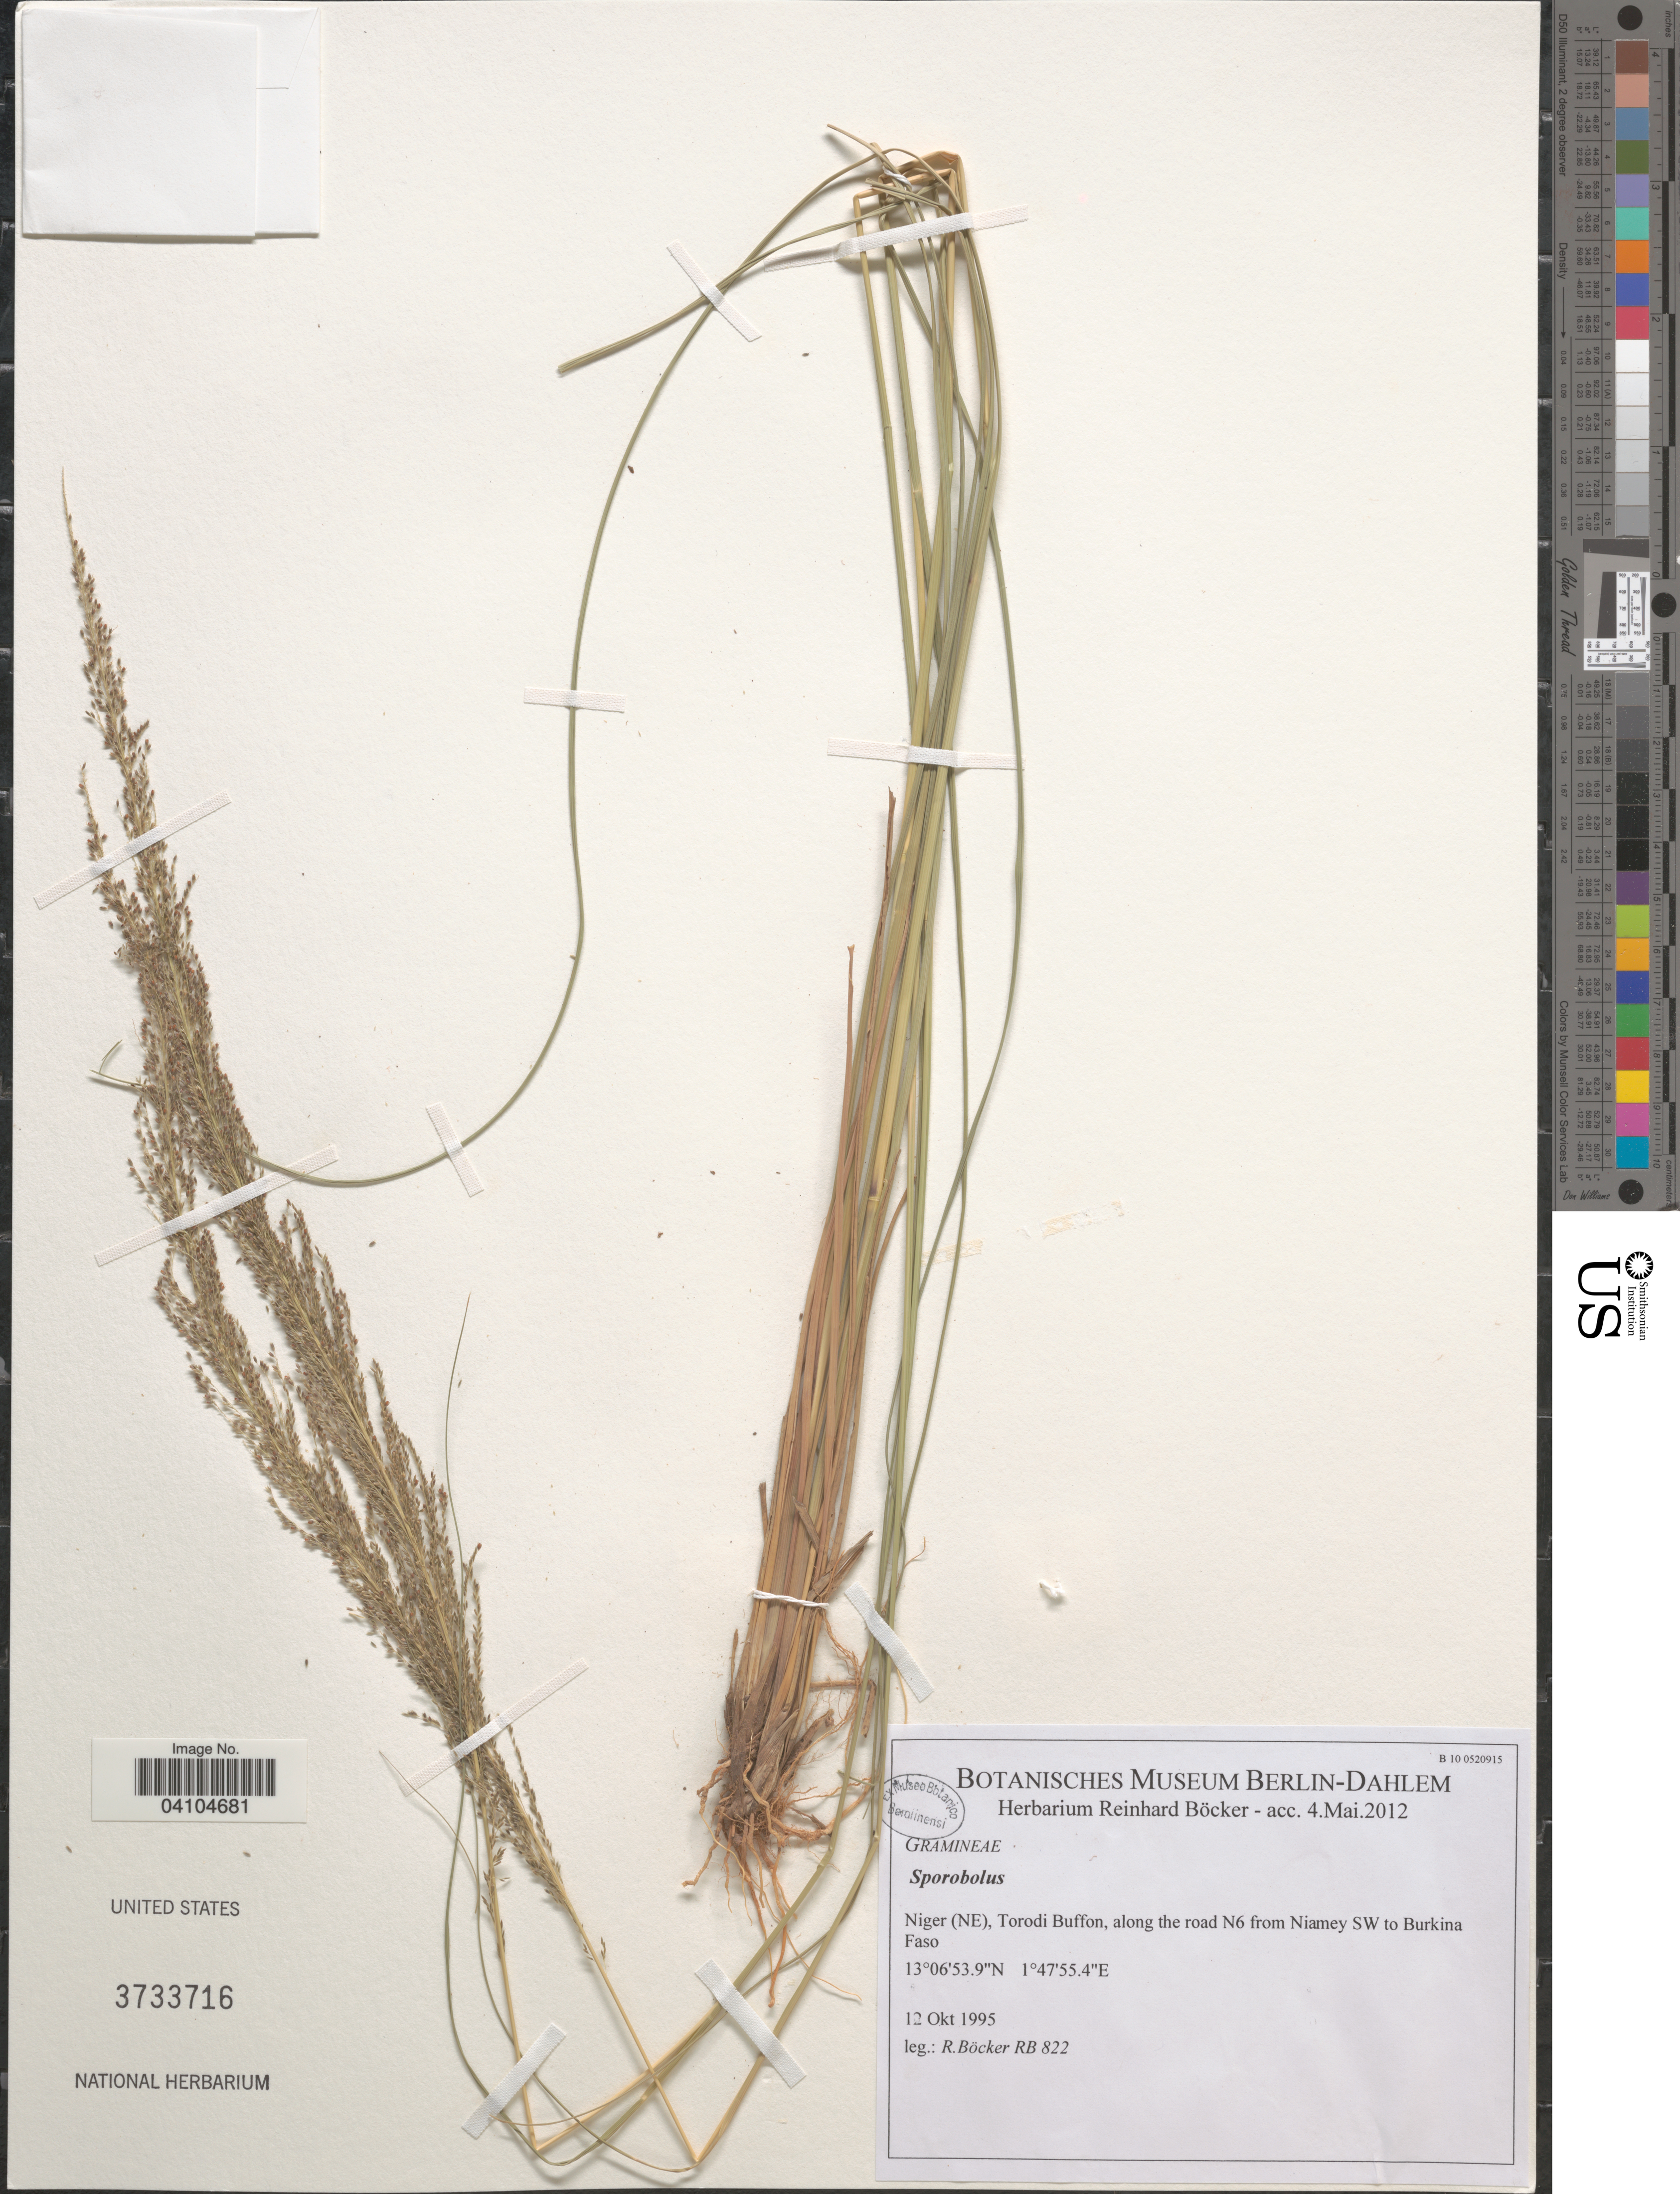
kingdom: Plantae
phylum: Tracheophyta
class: Liliopsida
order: Poales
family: Poaceae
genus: Sporobolus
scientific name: Sporobolus sp.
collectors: R. Böcker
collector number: RB822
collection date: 1995-10-12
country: Niger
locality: Niger (NE), Torodi Buffon, along the road N6 from Niamey SW to Burkina Faso.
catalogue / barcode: US 3733716